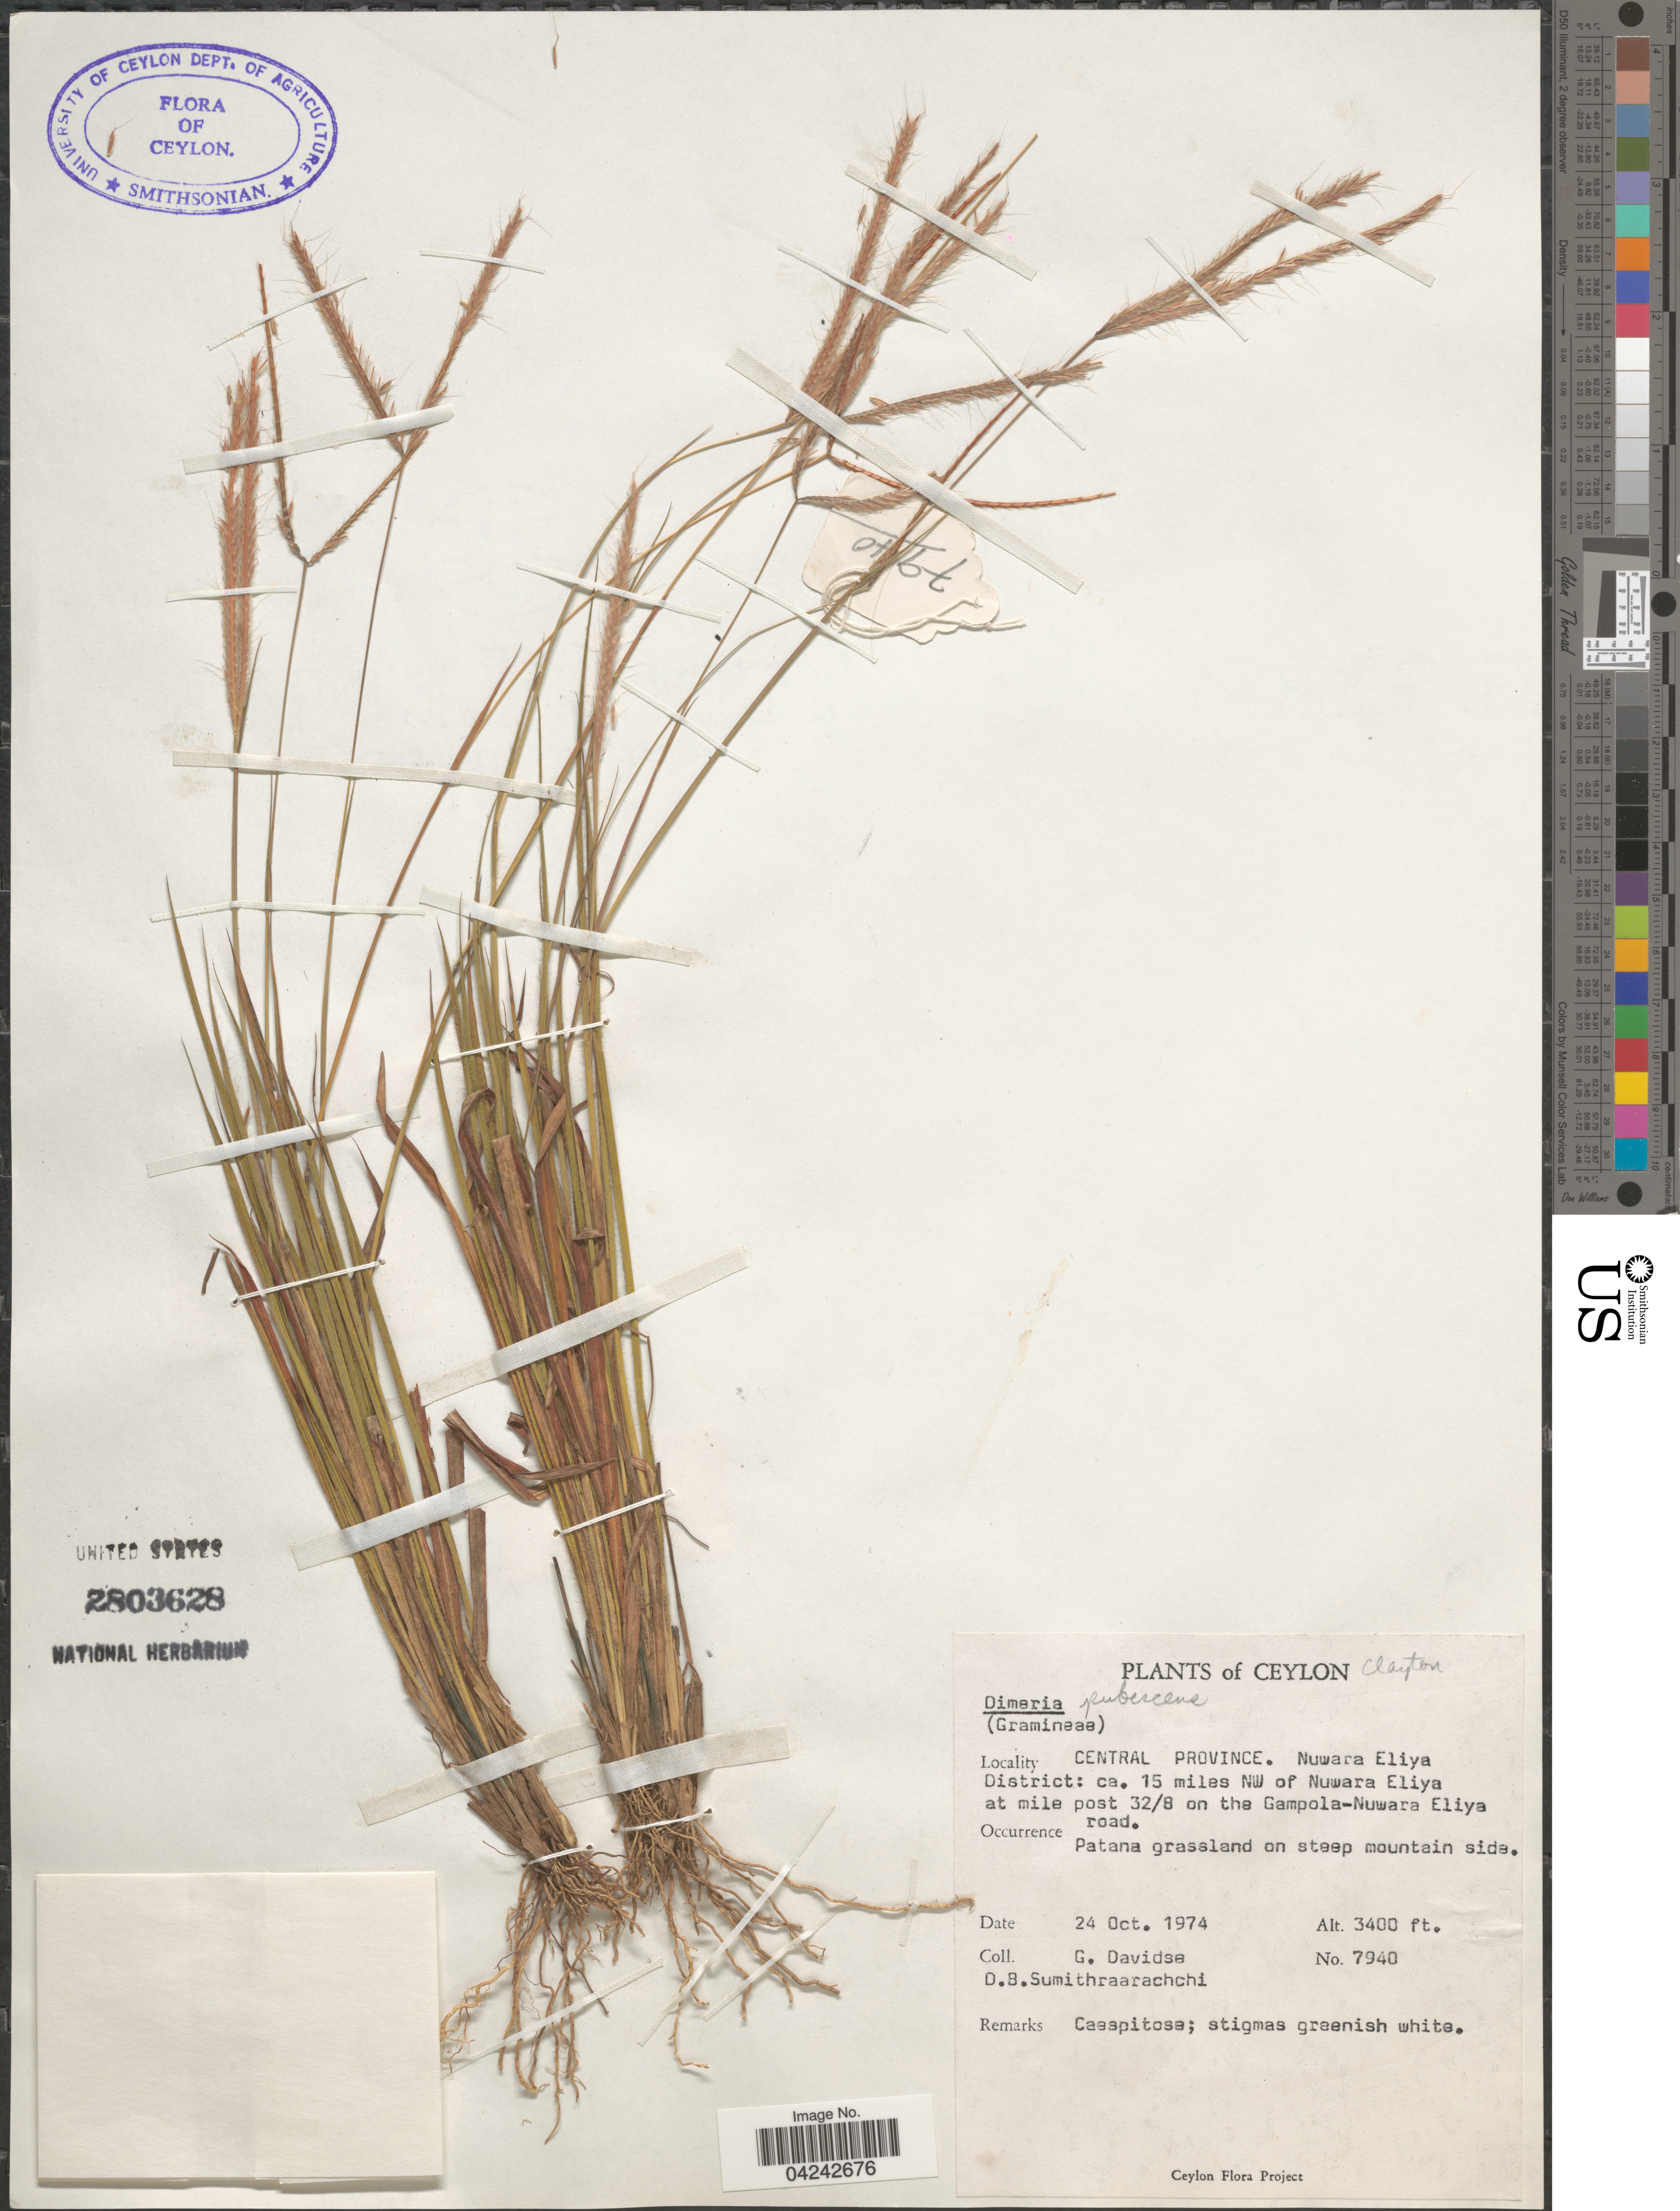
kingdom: Plantae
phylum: Tracheophyta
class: Liliopsida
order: Poales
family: Poaceae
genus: Dimeria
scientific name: Dimeria pubescens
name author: Hack.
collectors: G. Davidse & D. B. Sumithraarachchi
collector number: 7940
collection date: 1974-10-24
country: Sri Lanka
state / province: Central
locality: Ceylon. Nuwara Eliya District: ca. 15 miles NW of Nuwara Eliya at mile post 32/8 on the Gampola-Nuwara Eliya road.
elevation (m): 1036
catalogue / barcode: US 2803628